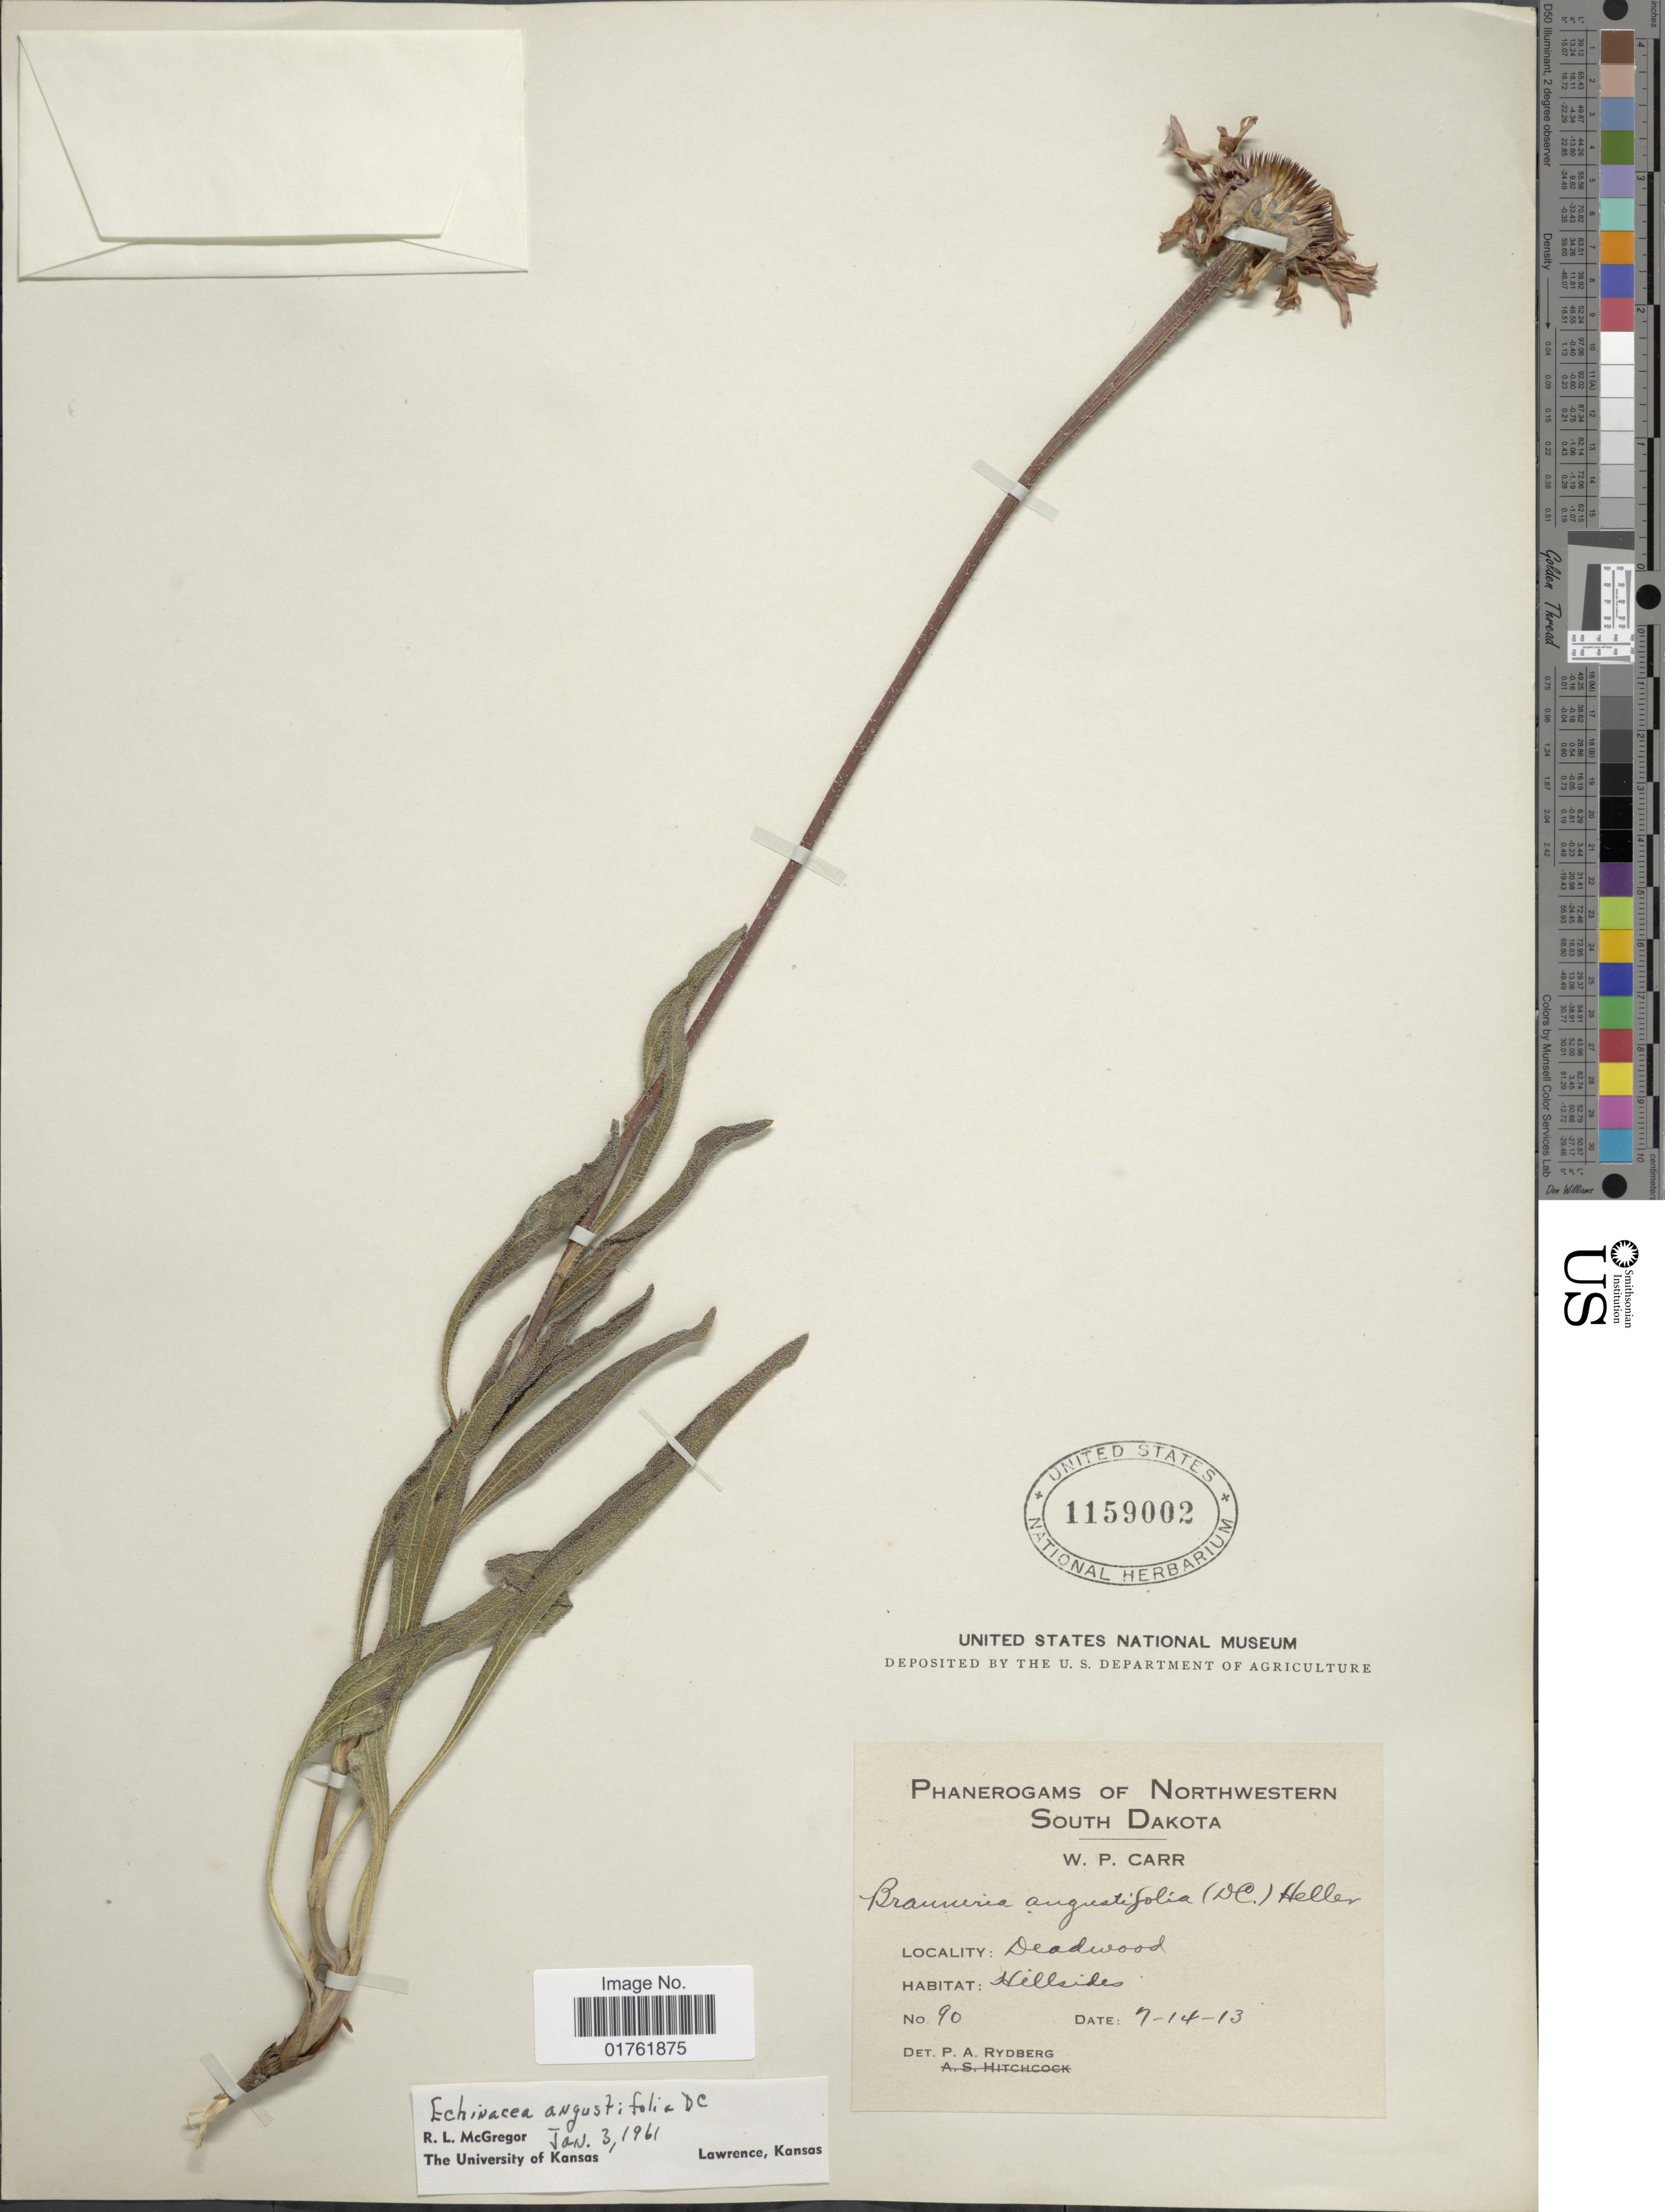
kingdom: Plantae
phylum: Tracheophyta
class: Magnoliopsida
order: Asterales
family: Asteraceae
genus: Echinacea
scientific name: Echinacea angustifolia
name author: DC.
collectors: W. Carr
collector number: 90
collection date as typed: Transcribed d/m/y: 14/7/13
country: United States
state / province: South Dakota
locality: Phanerogam of Northwestern South Dakota, Deadwood, hillsides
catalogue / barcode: US 1159002